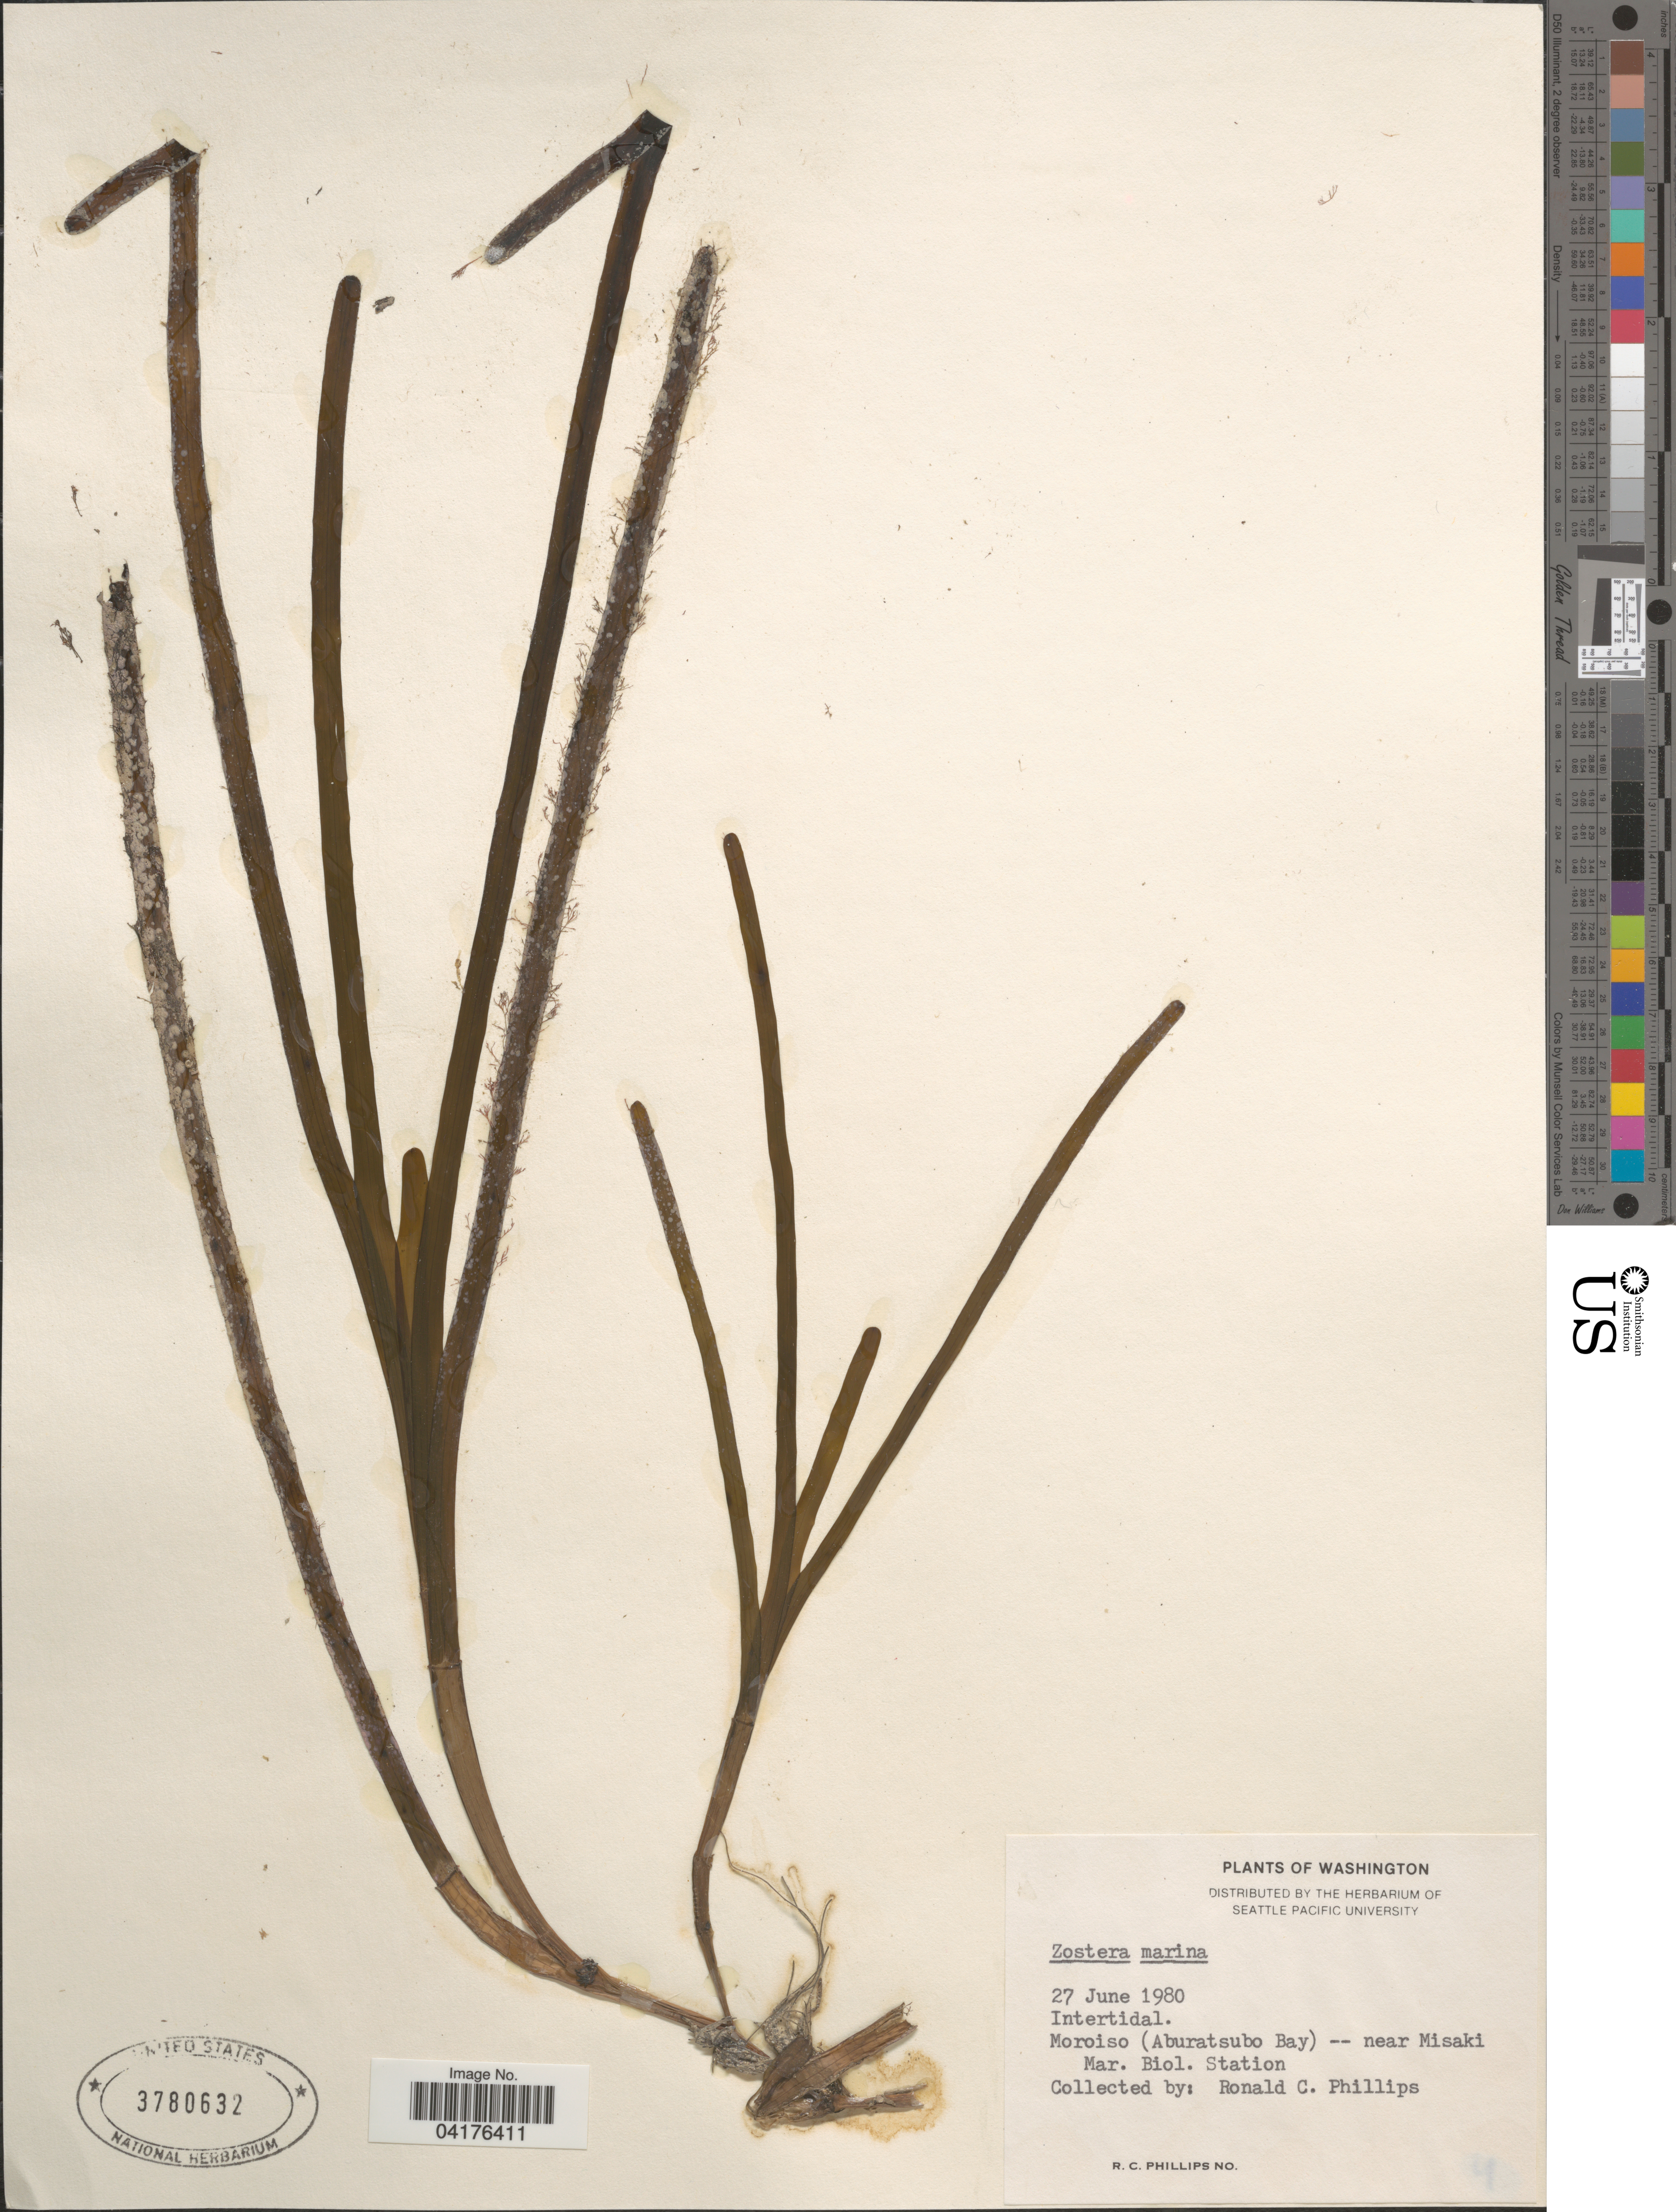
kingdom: Plantae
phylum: Tracheophyta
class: Liliopsida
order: Alismatales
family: Zosteraceae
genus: Zostera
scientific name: Zostera marina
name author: L.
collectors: R. C. Phillips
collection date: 1980-06-27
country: Japan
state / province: Kanagawa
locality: Moroiso (Aburatsubo Bay) -- near Misaki Mar. Biol. Station.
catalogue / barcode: US 3780632